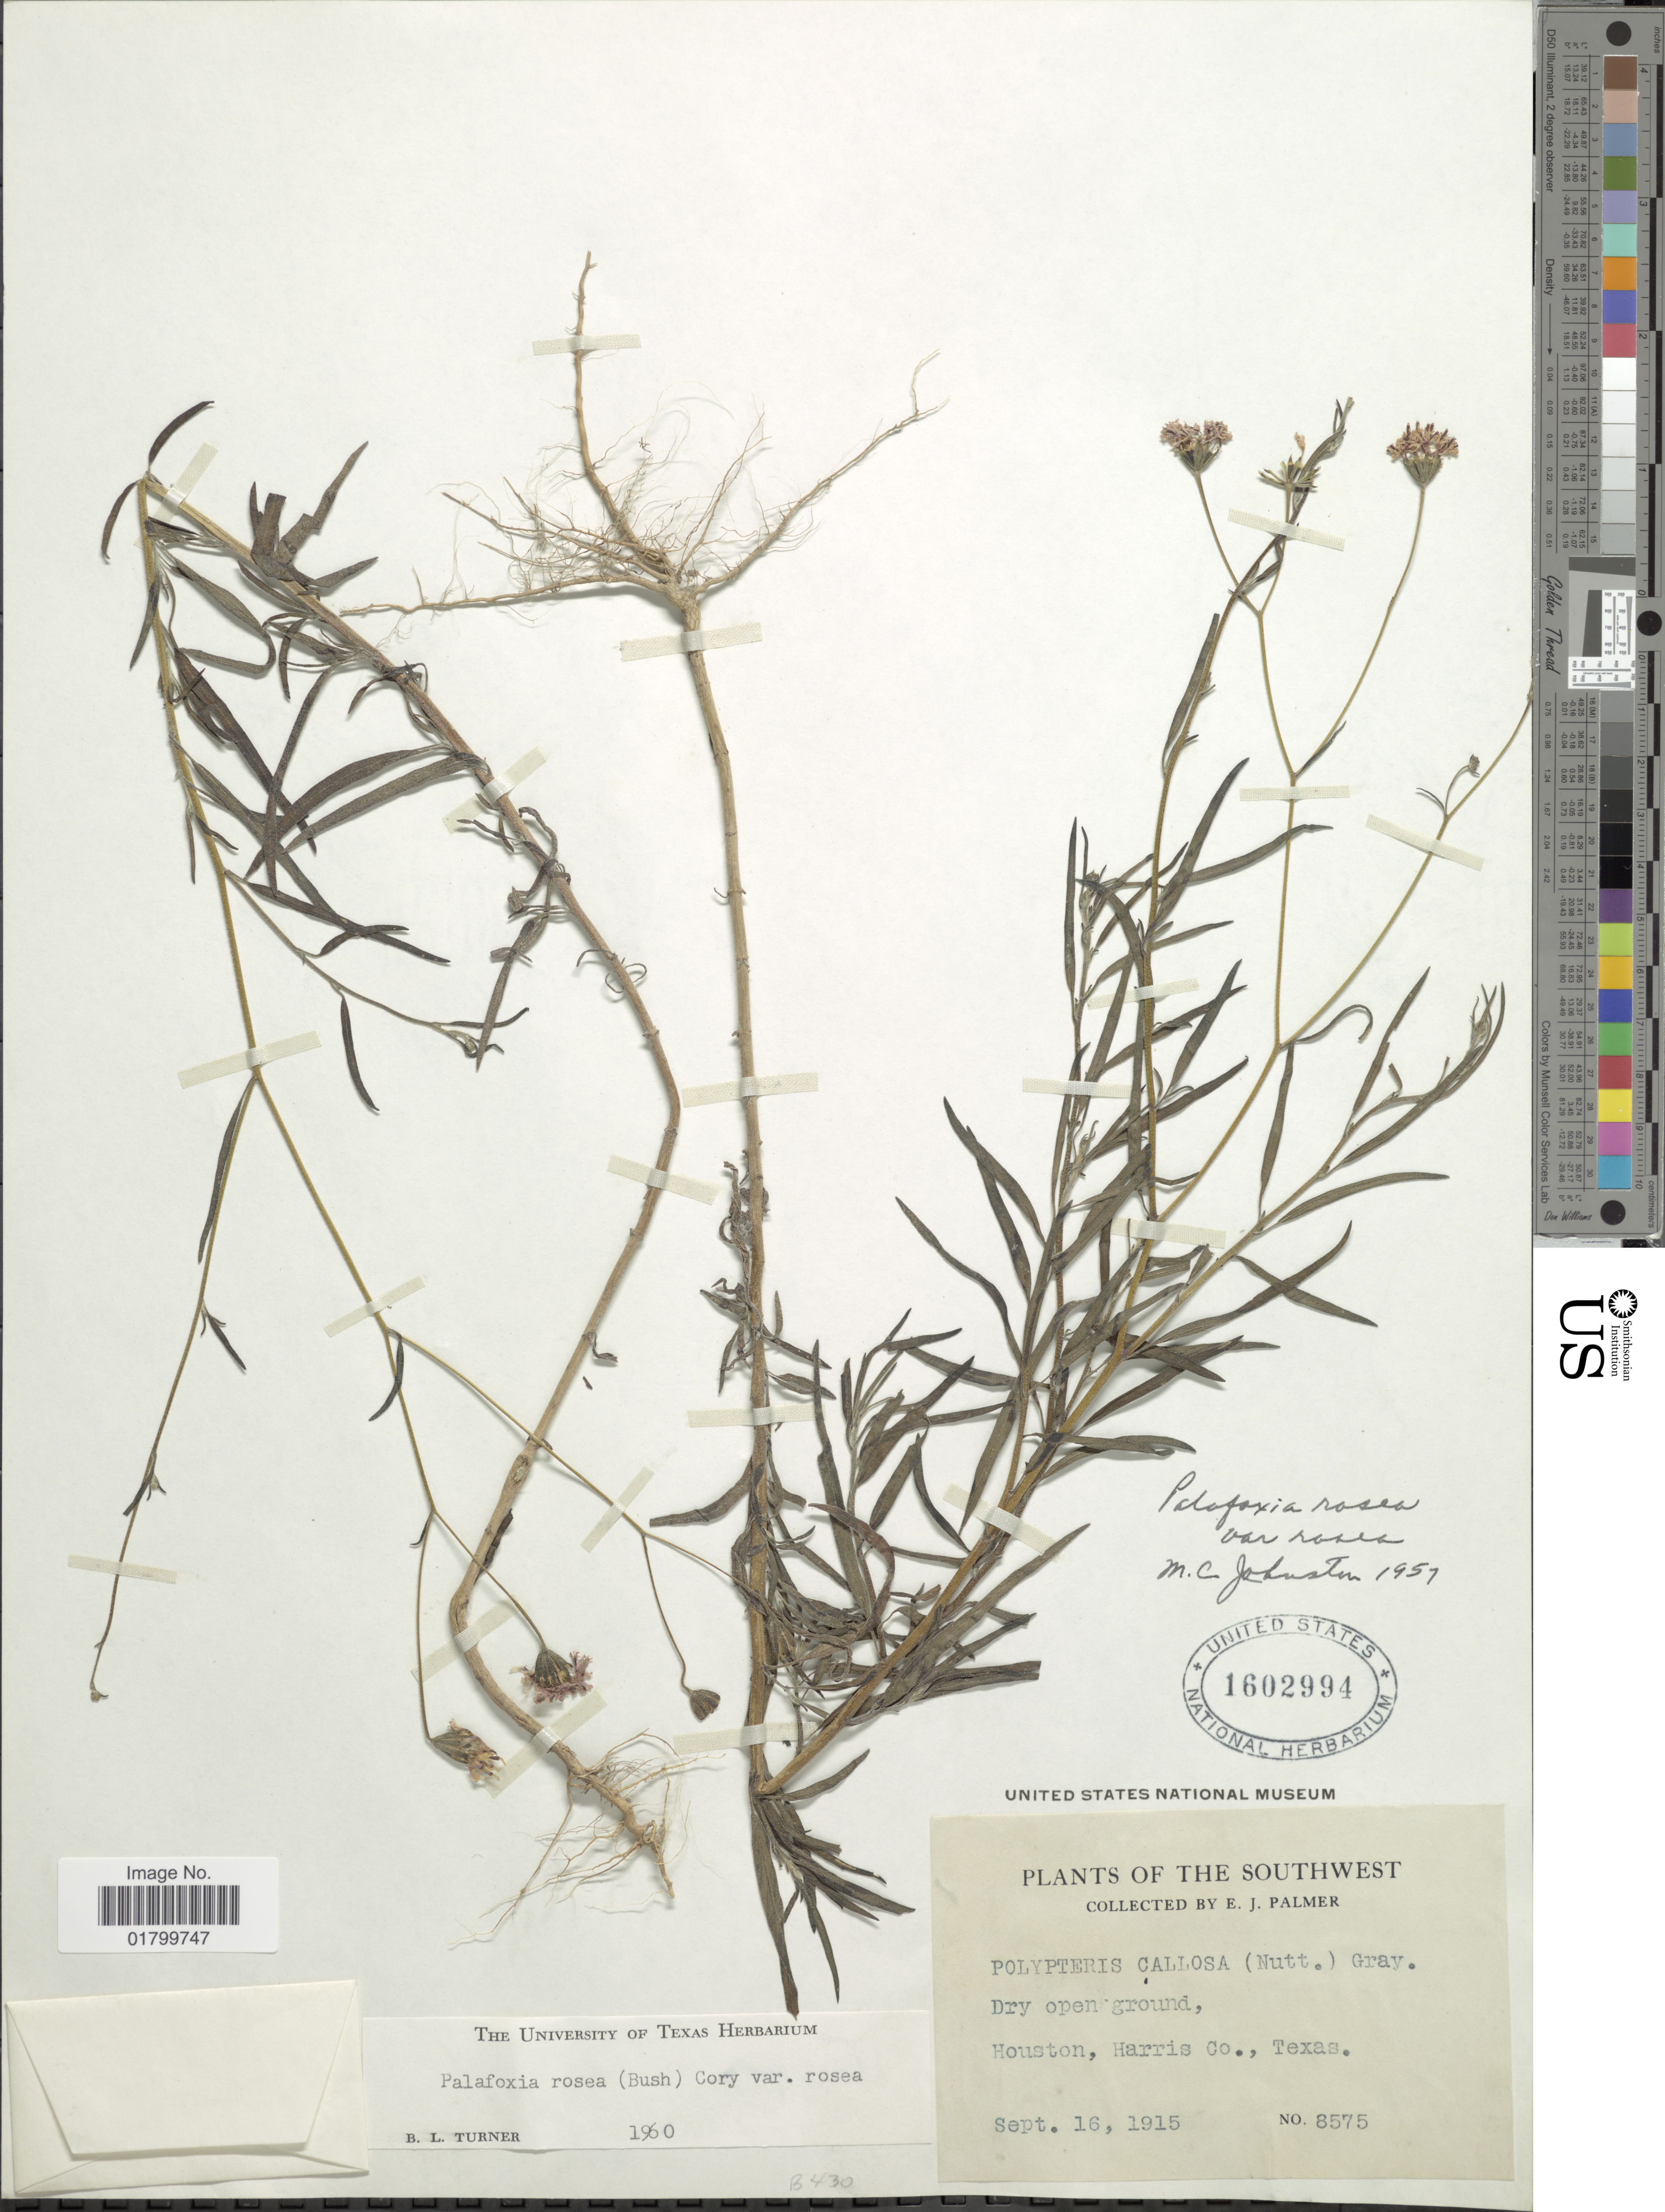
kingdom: Plantae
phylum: Tracheophyta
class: Magnoliopsida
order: Asterales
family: Asteraceae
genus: Palafoxia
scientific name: Palafoxia rosea var. rosea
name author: (Bush) Cory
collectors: E. J. Palmer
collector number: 8575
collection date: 1915-09-16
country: United States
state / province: Texas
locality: The Southwest, Houston, Harris Co., Texas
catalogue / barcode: US 1602994